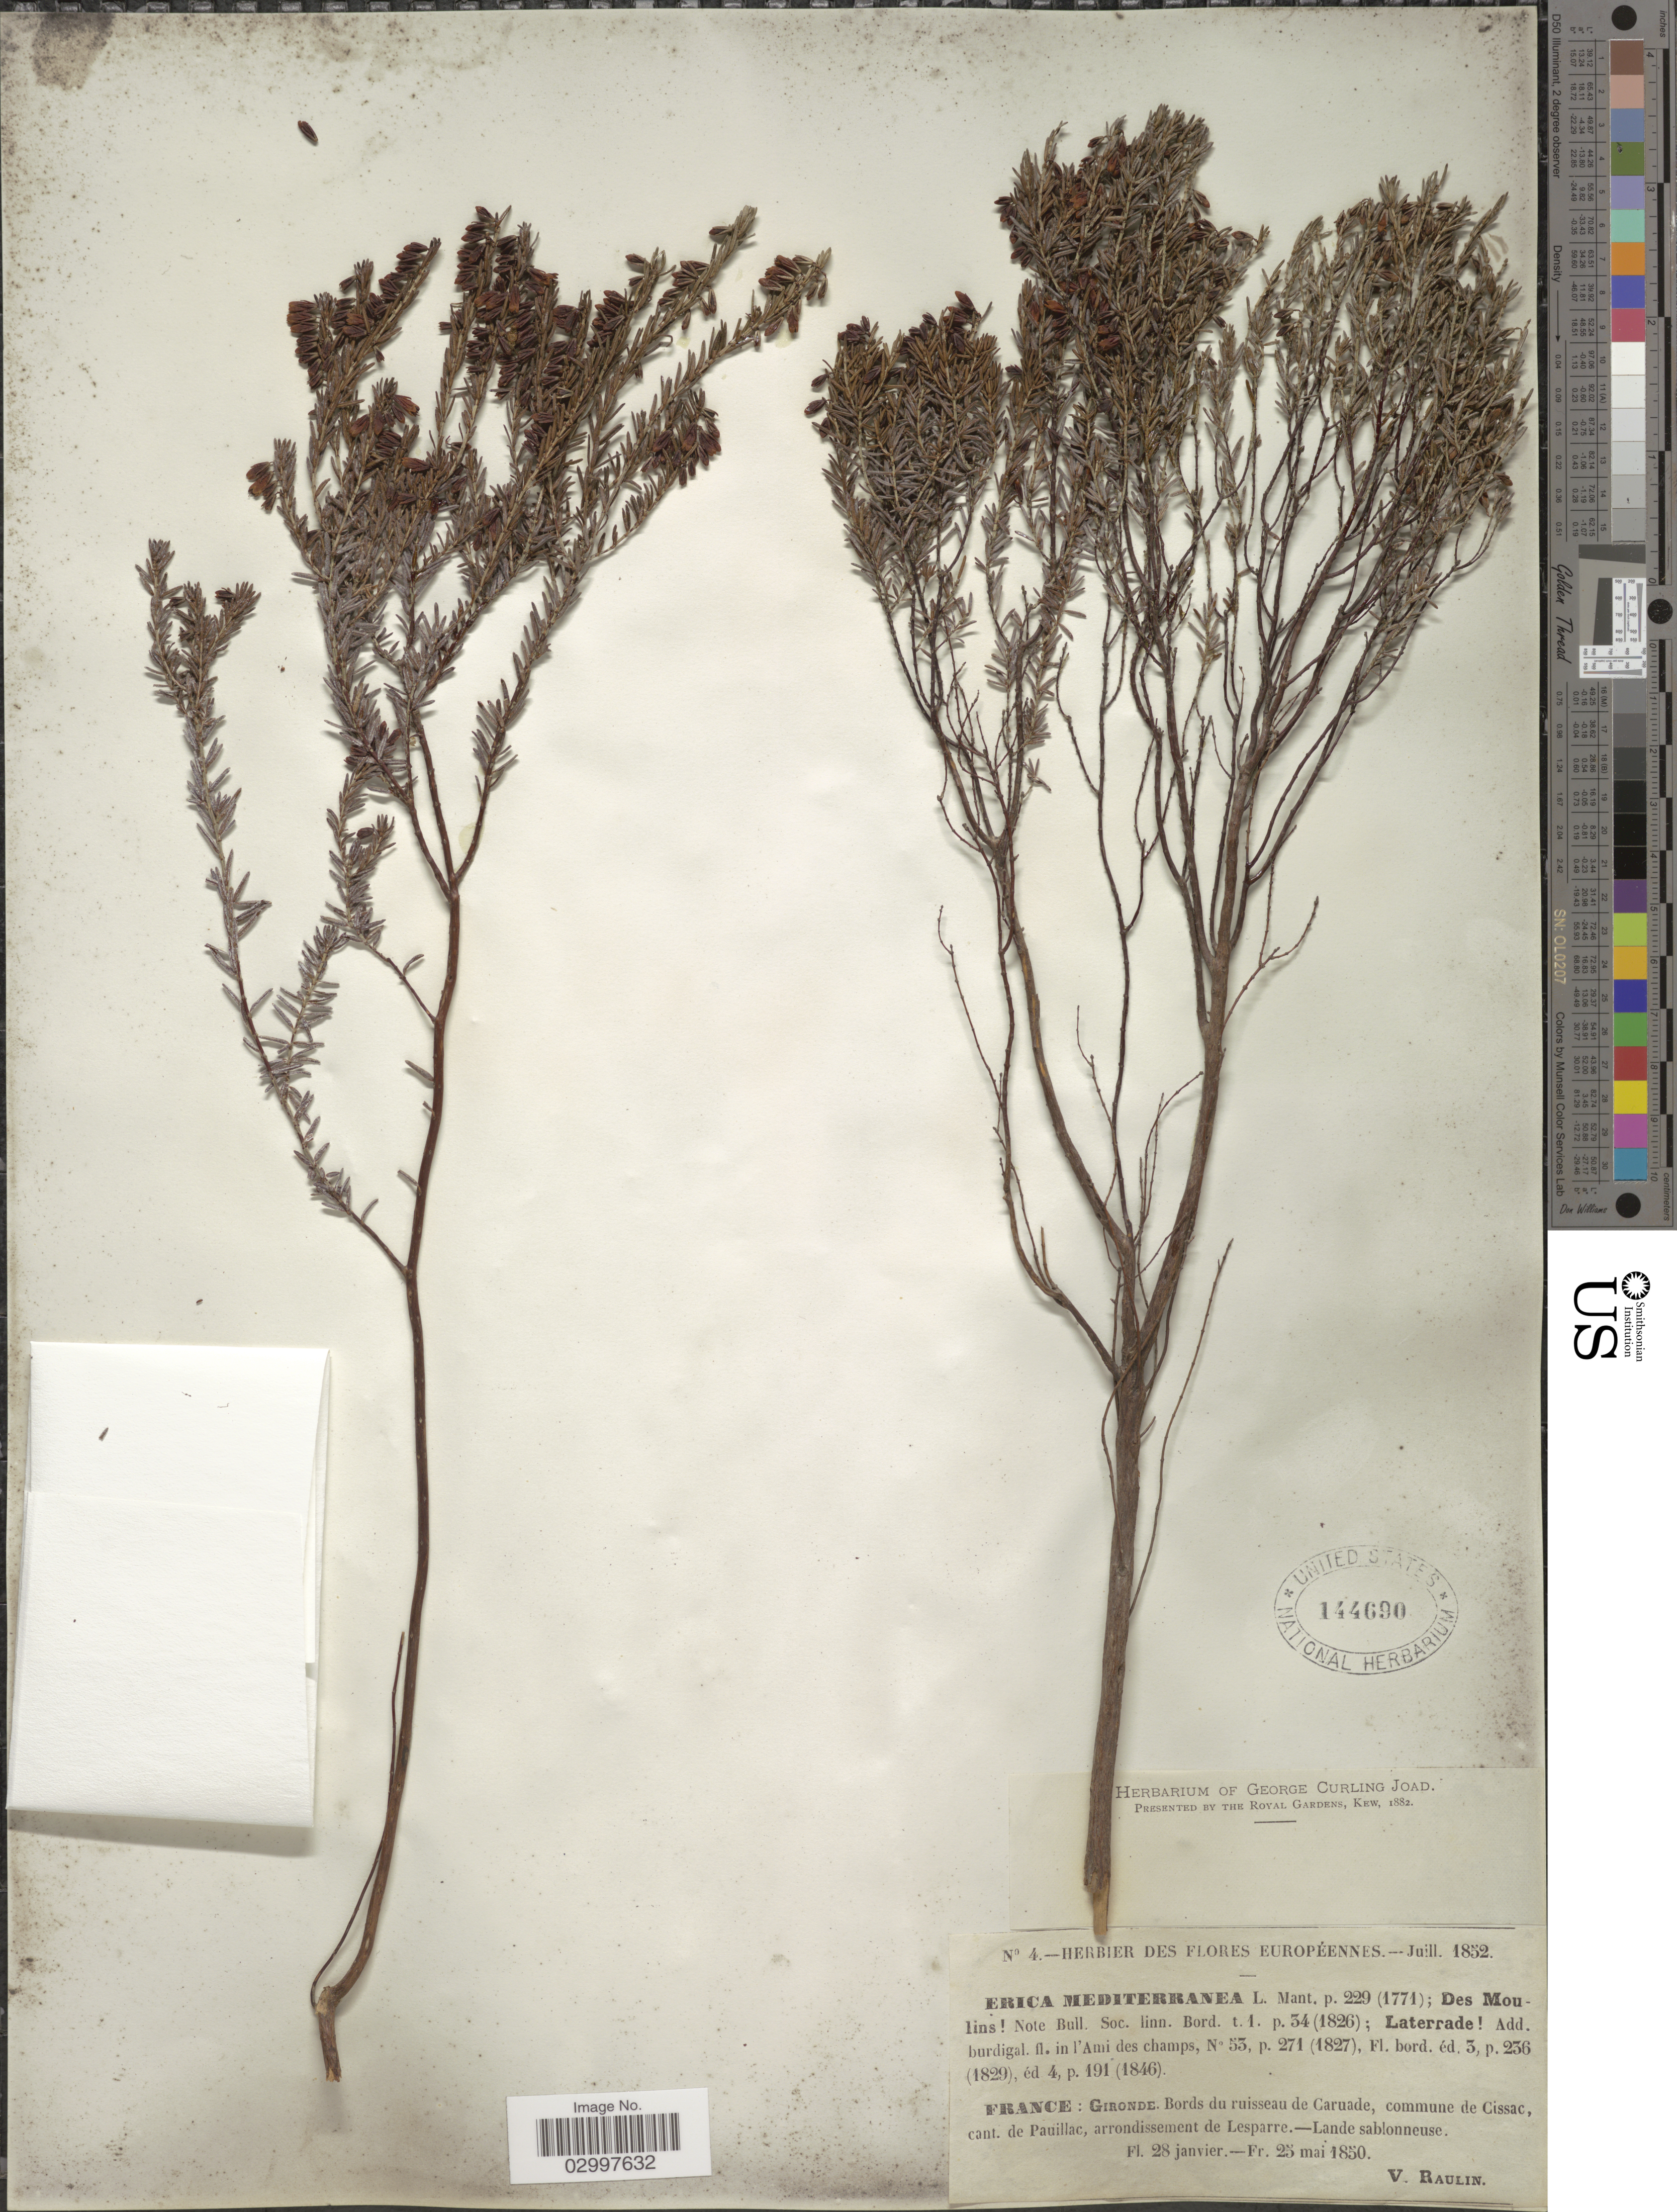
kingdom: Plantae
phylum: Tracheophyta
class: Magnoliopsida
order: Ericales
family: Ericaceae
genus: Erica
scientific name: Erica mediterranea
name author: L.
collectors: V. Raulin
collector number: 4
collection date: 1850-01-28/1850-05-25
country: France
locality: Gironde. Bords du ruisseau de Caruade, commune de Cissac, cant. de Pauillac, arrondissement de Lesparre.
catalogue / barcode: US 144690